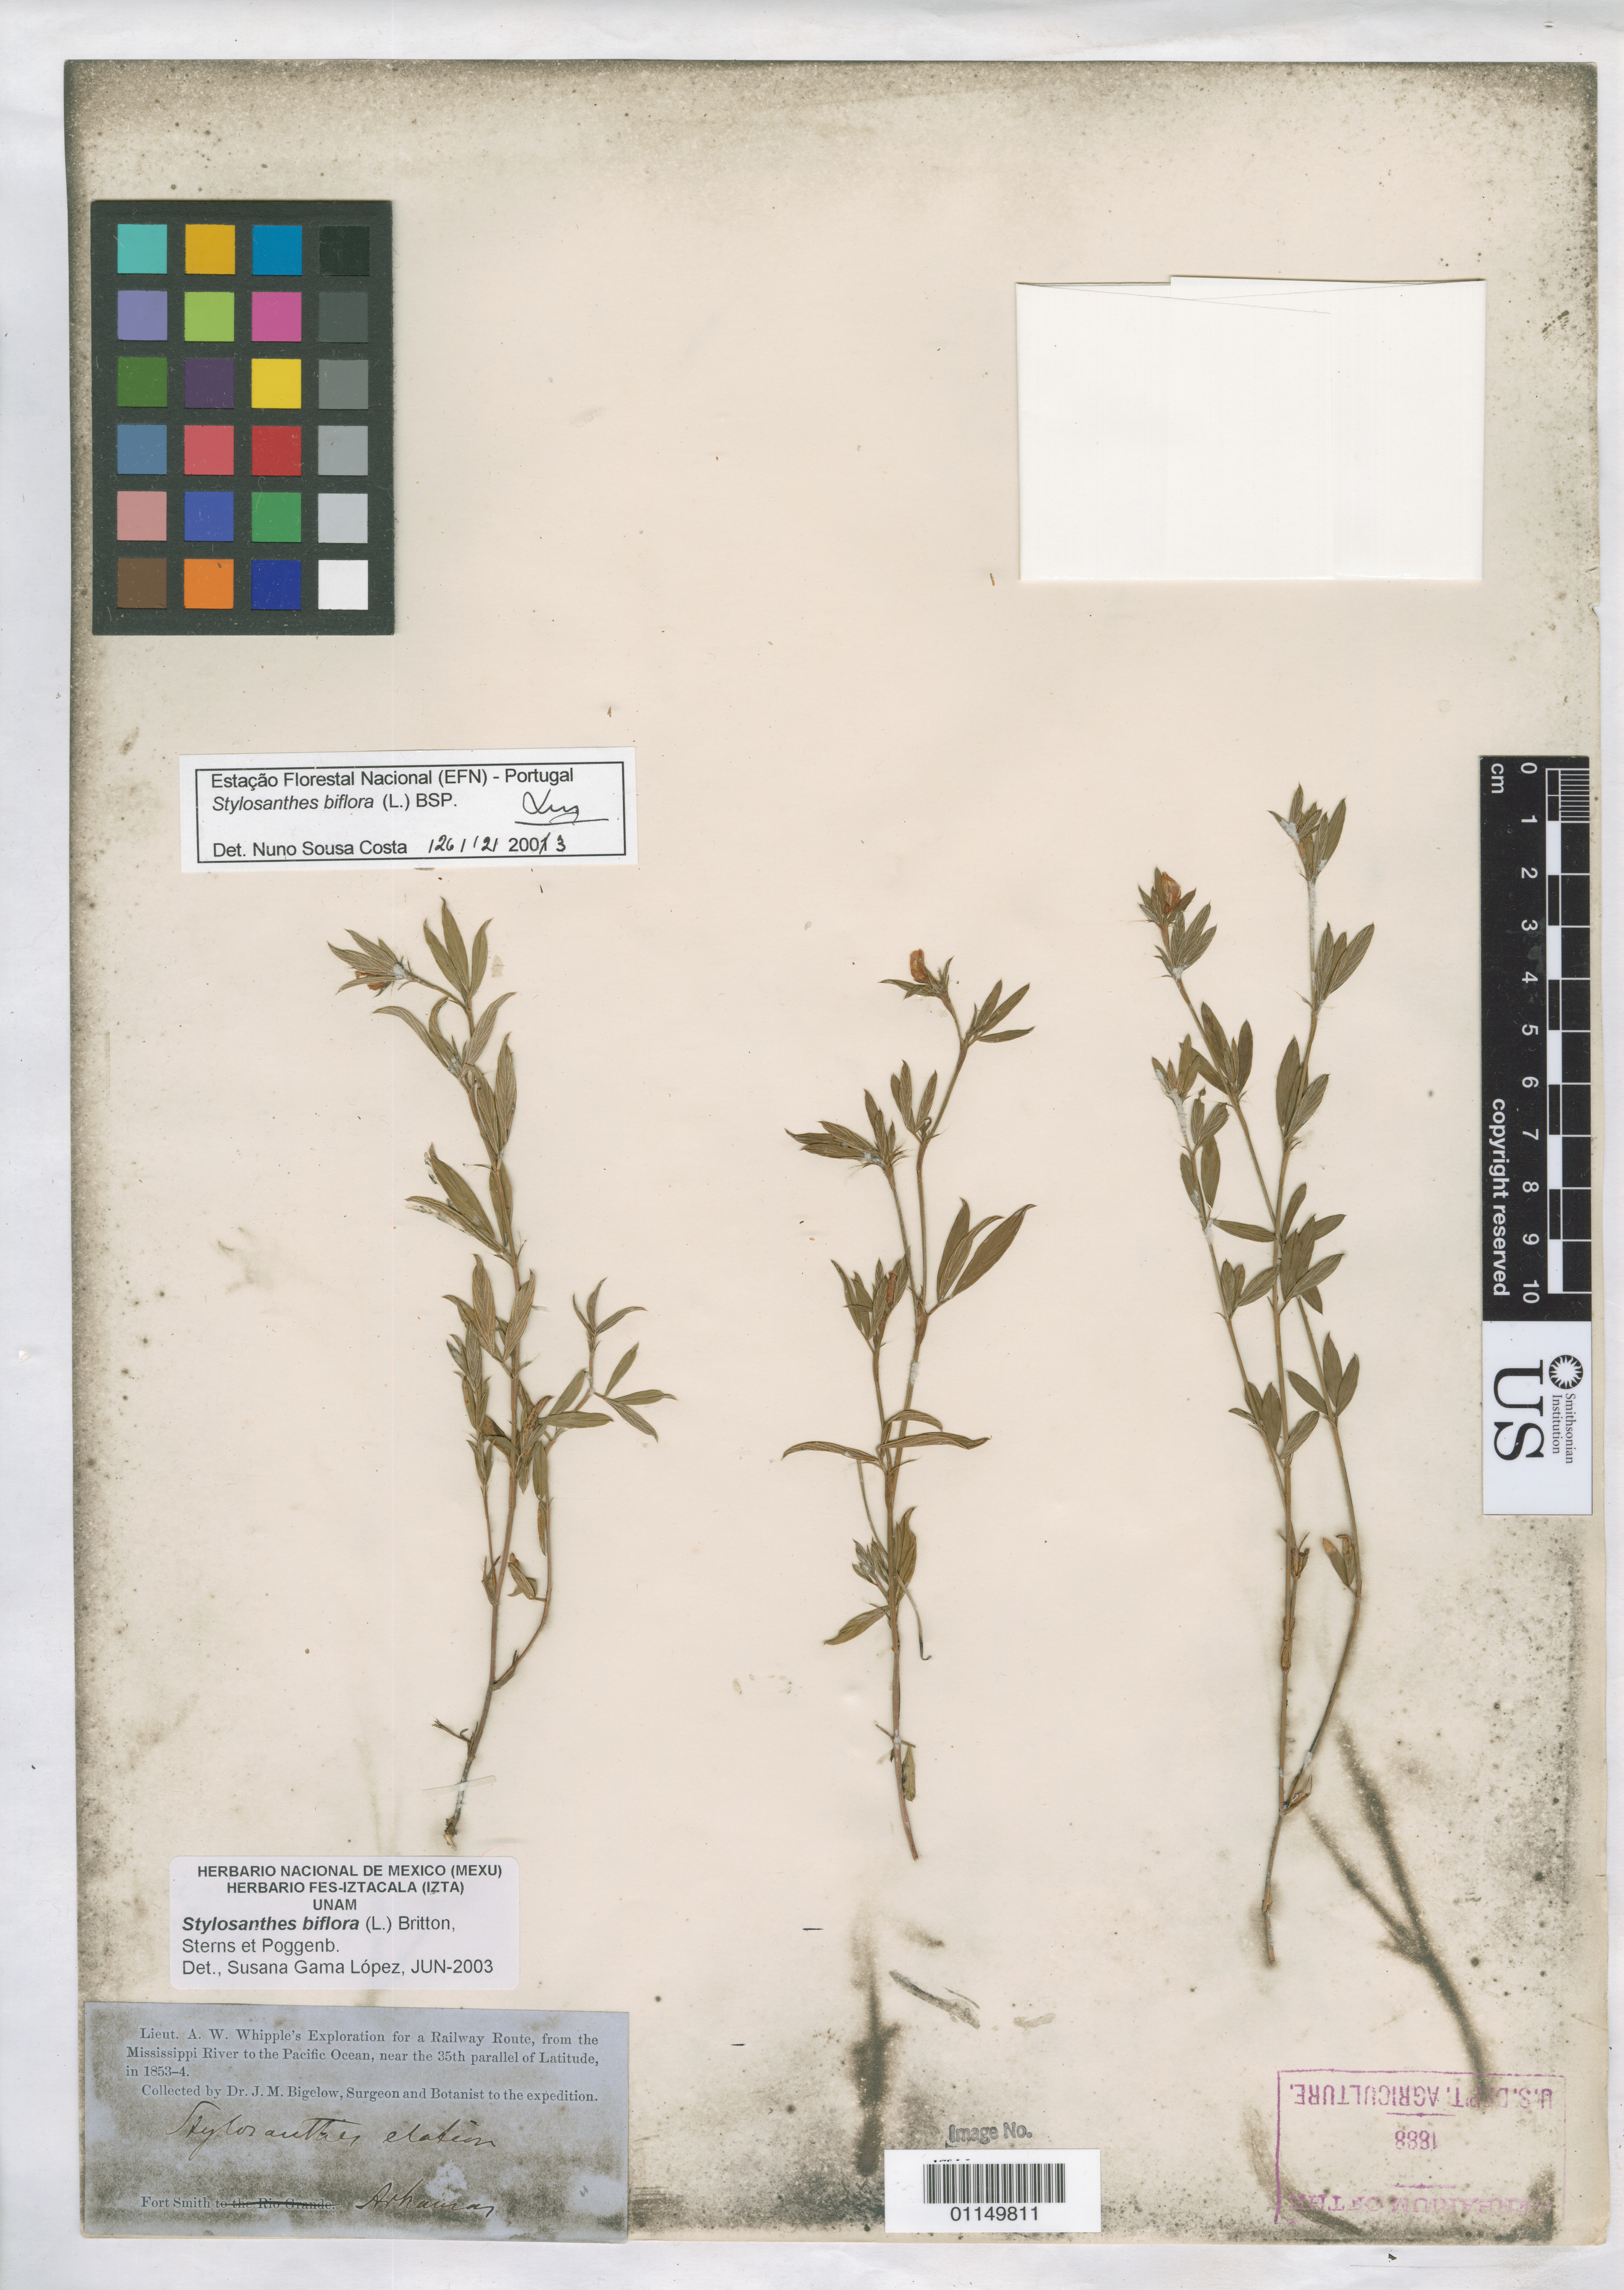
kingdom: Plantae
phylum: Tracheophyta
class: Magnoliopsida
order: Fabales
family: Fabaceae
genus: Stylosanthes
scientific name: Stylosanthes biflora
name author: (L.) Britton et al.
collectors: J. M. Bigelow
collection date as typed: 1853 to -- --- 1854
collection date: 1853/1854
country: United States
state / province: Arkansas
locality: Fort Smith, Arkansas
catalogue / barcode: US 1